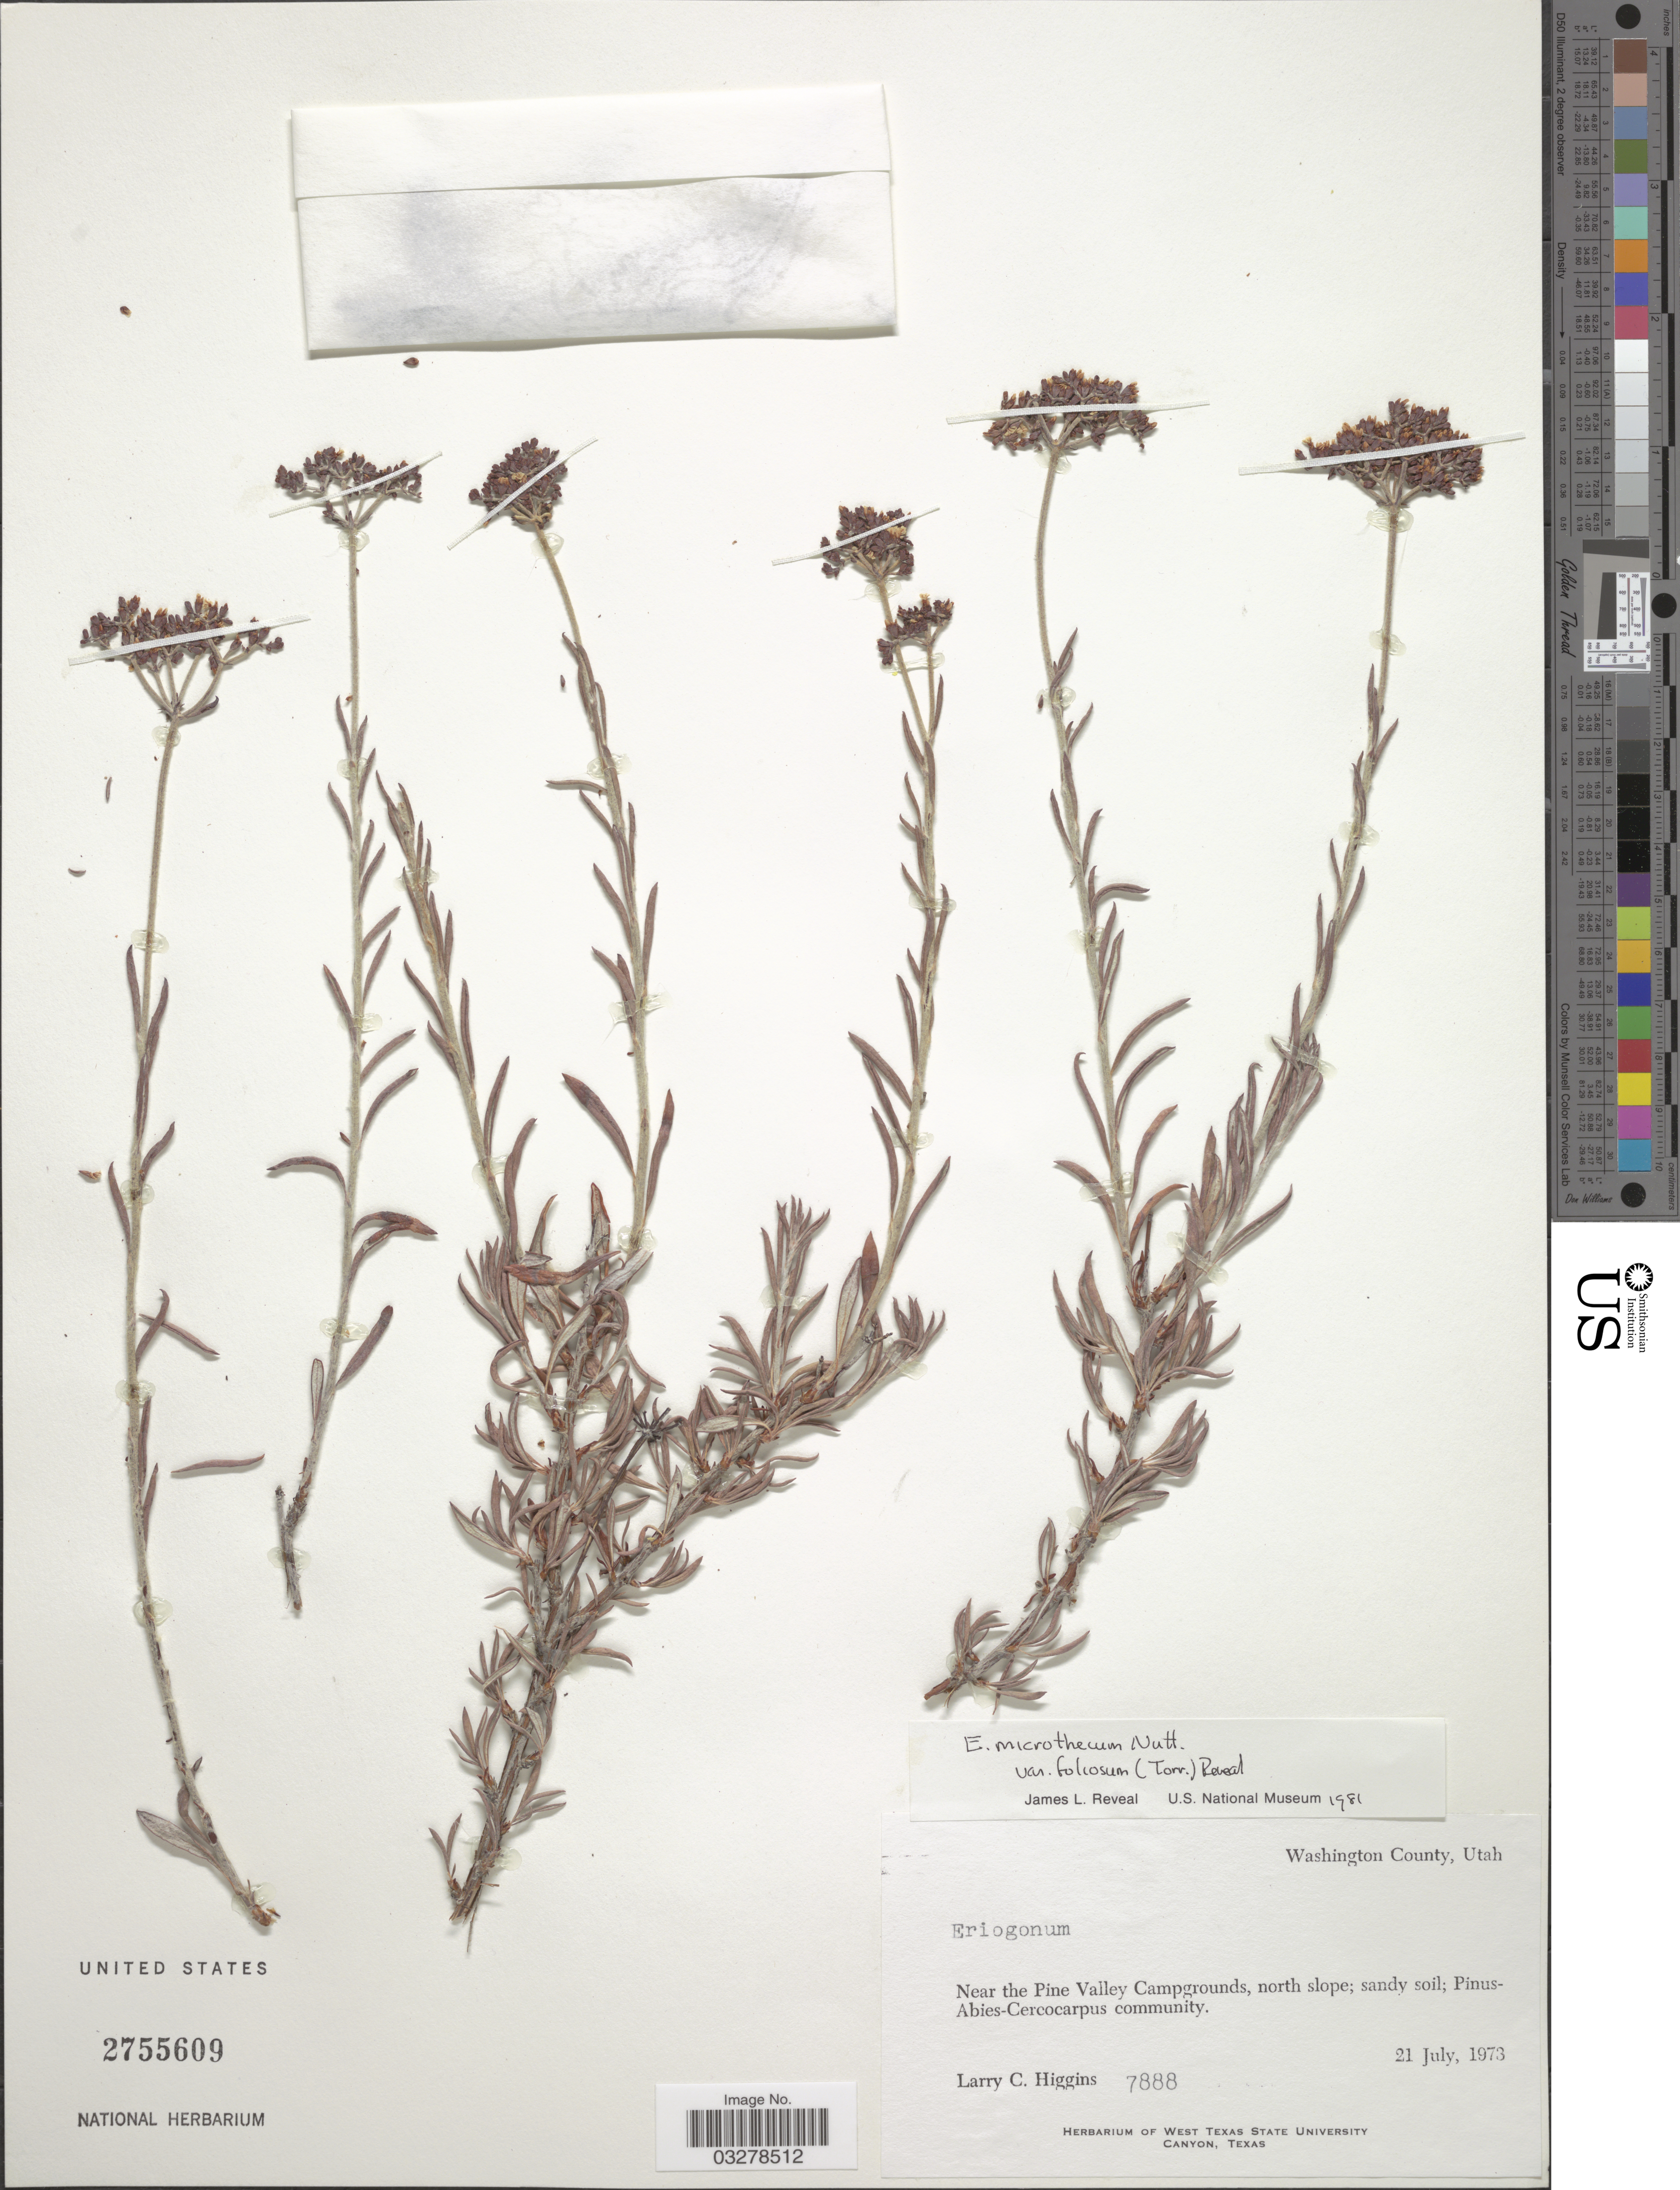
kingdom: Plantae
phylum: Tracheophyta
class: Magnoliopsida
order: Caryophyllales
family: Polygonaceae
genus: Eriogonum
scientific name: Eriogonum microtheca var. foliosum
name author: (Torr. & A. Gray) Reveal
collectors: L. Higgins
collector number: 7888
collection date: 1973-07-21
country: United States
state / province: Utah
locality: Washington County. Near the Pine Valley Campgrounds, north slope.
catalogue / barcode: US 2755609